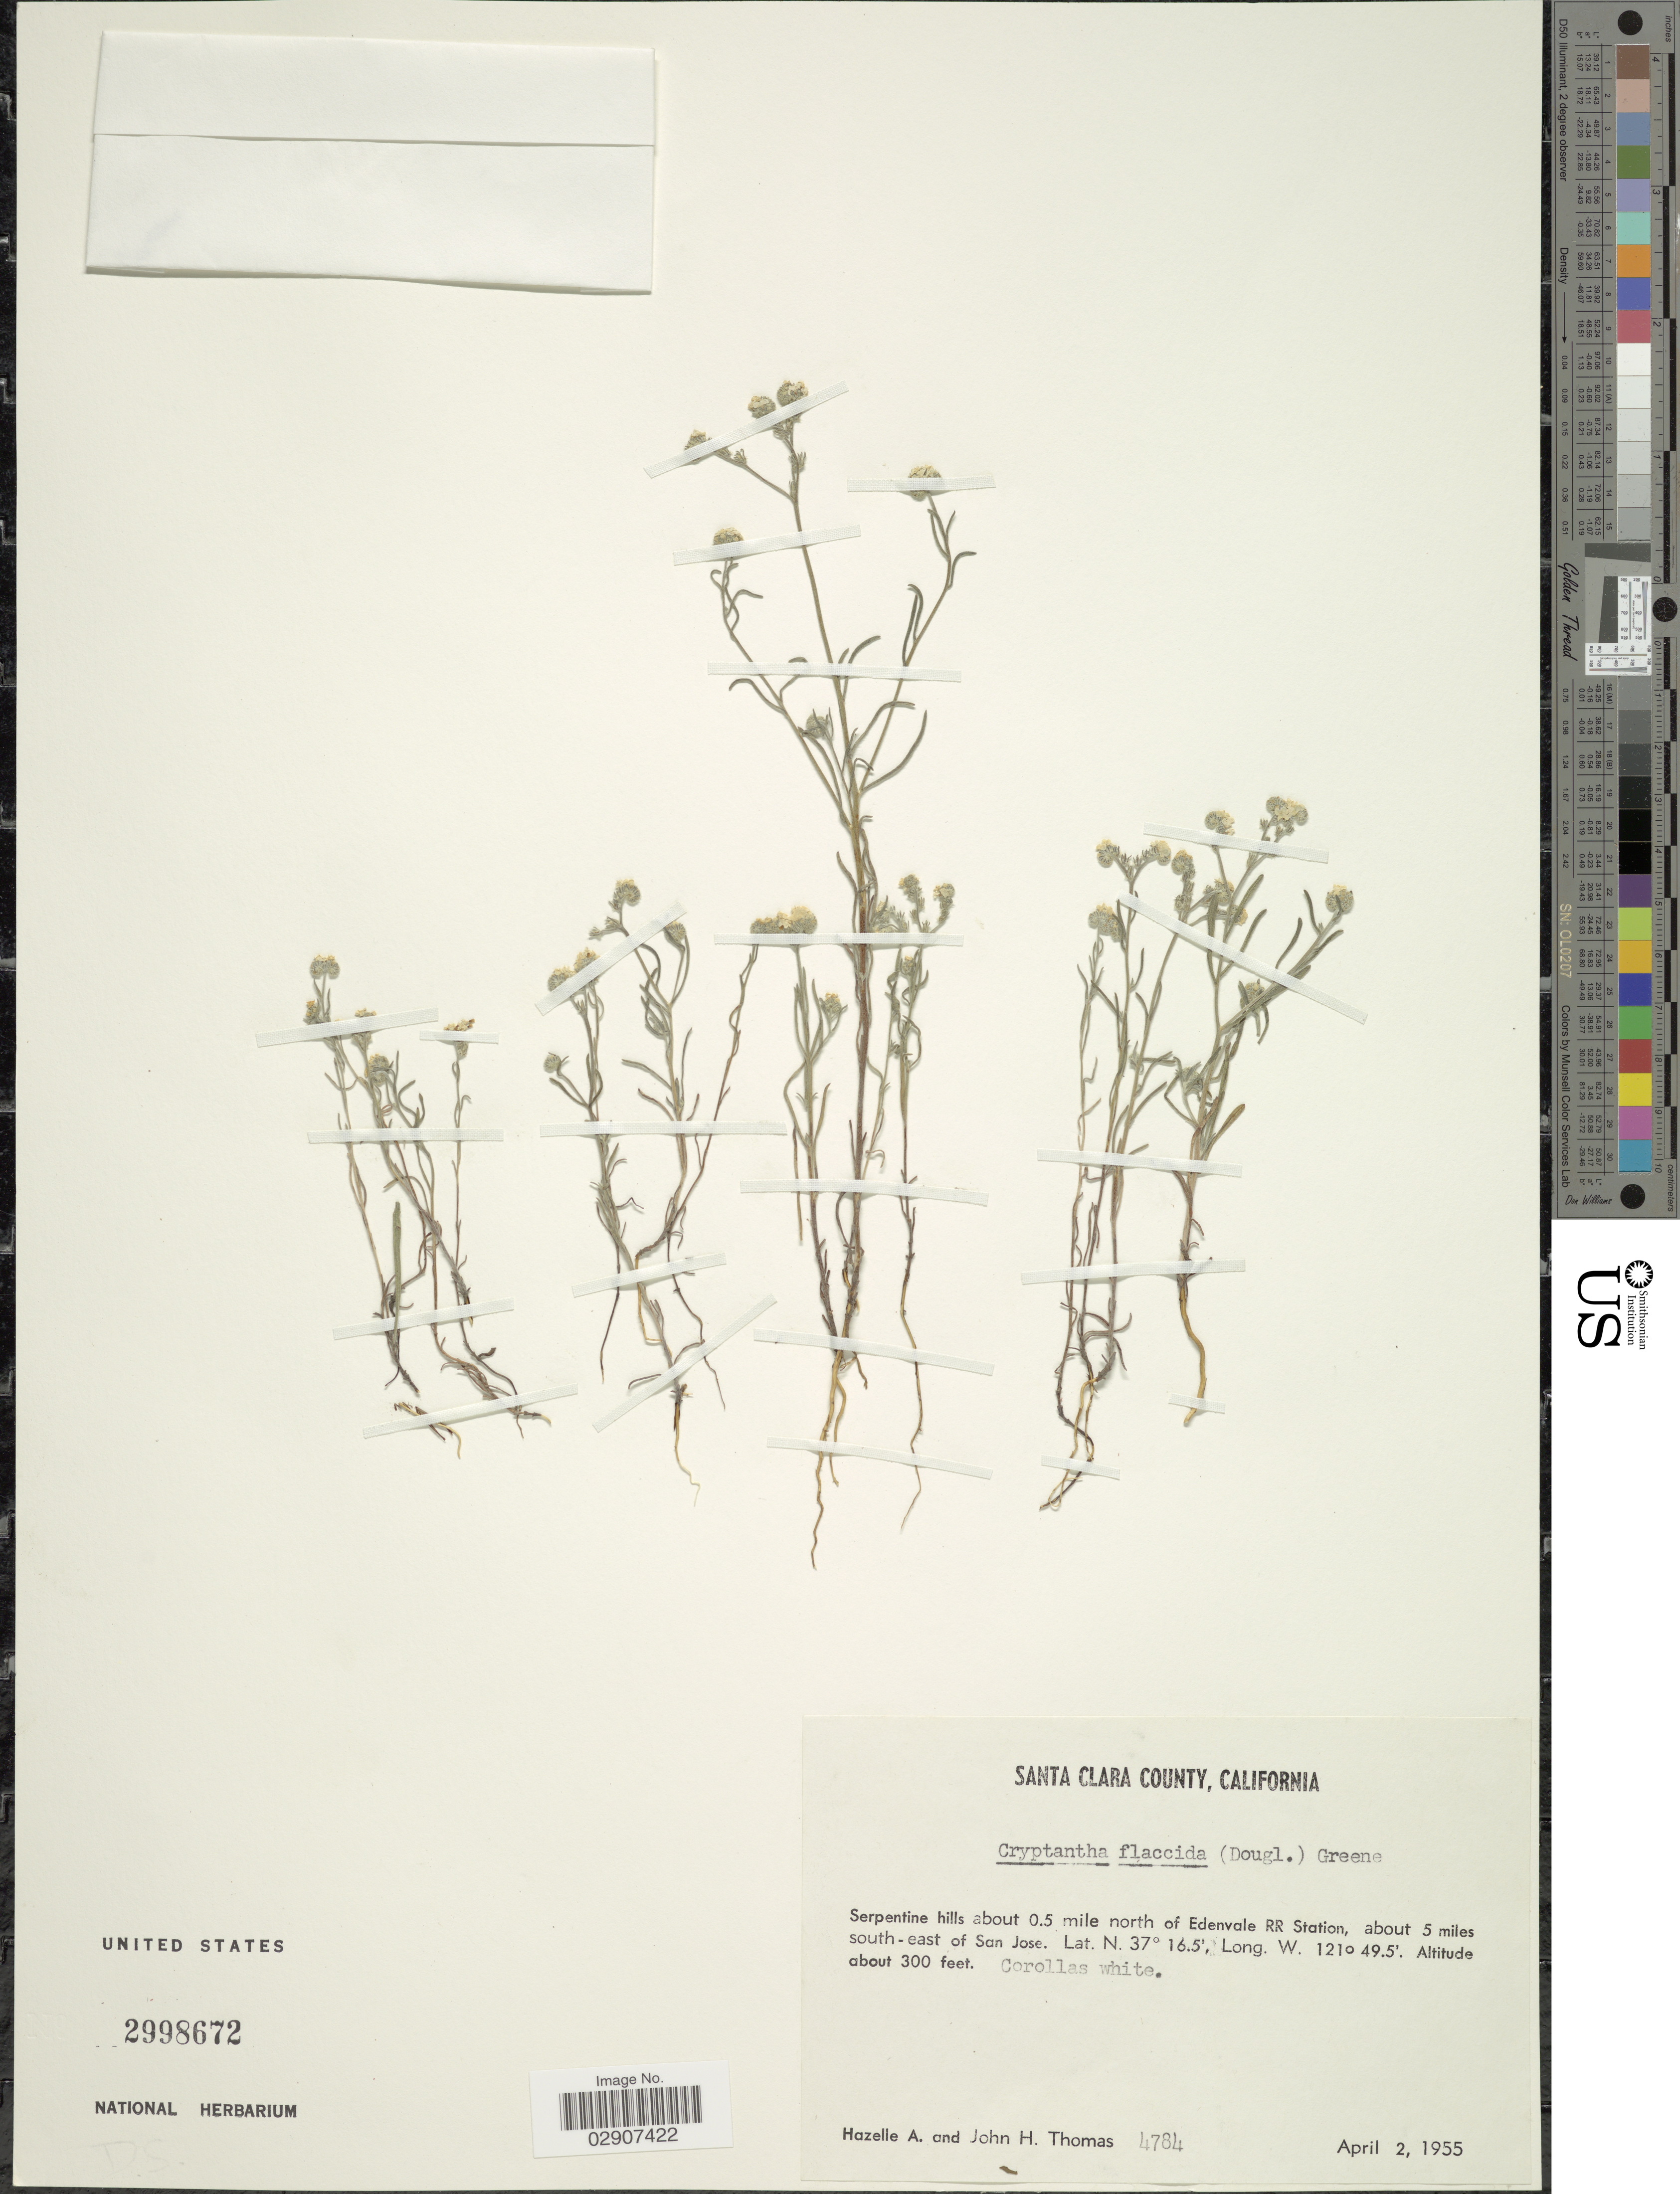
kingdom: Plantae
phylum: Tracheophyta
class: Magnoliopsida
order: Boraginales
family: Boraginaceae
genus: Cryptantha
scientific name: Cryptantha flaccida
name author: (Douglas ex Lehm.) Greene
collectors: H. Thomas & J. H. Thomas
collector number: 4784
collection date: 1955-04-02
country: United States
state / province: California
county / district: Santa Clara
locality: Santa Clara County, Serpentine hills about 0.5 mile north of Edenvale RR Station, about 5 miles south-east of San Jose.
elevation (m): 91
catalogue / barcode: US 2998672